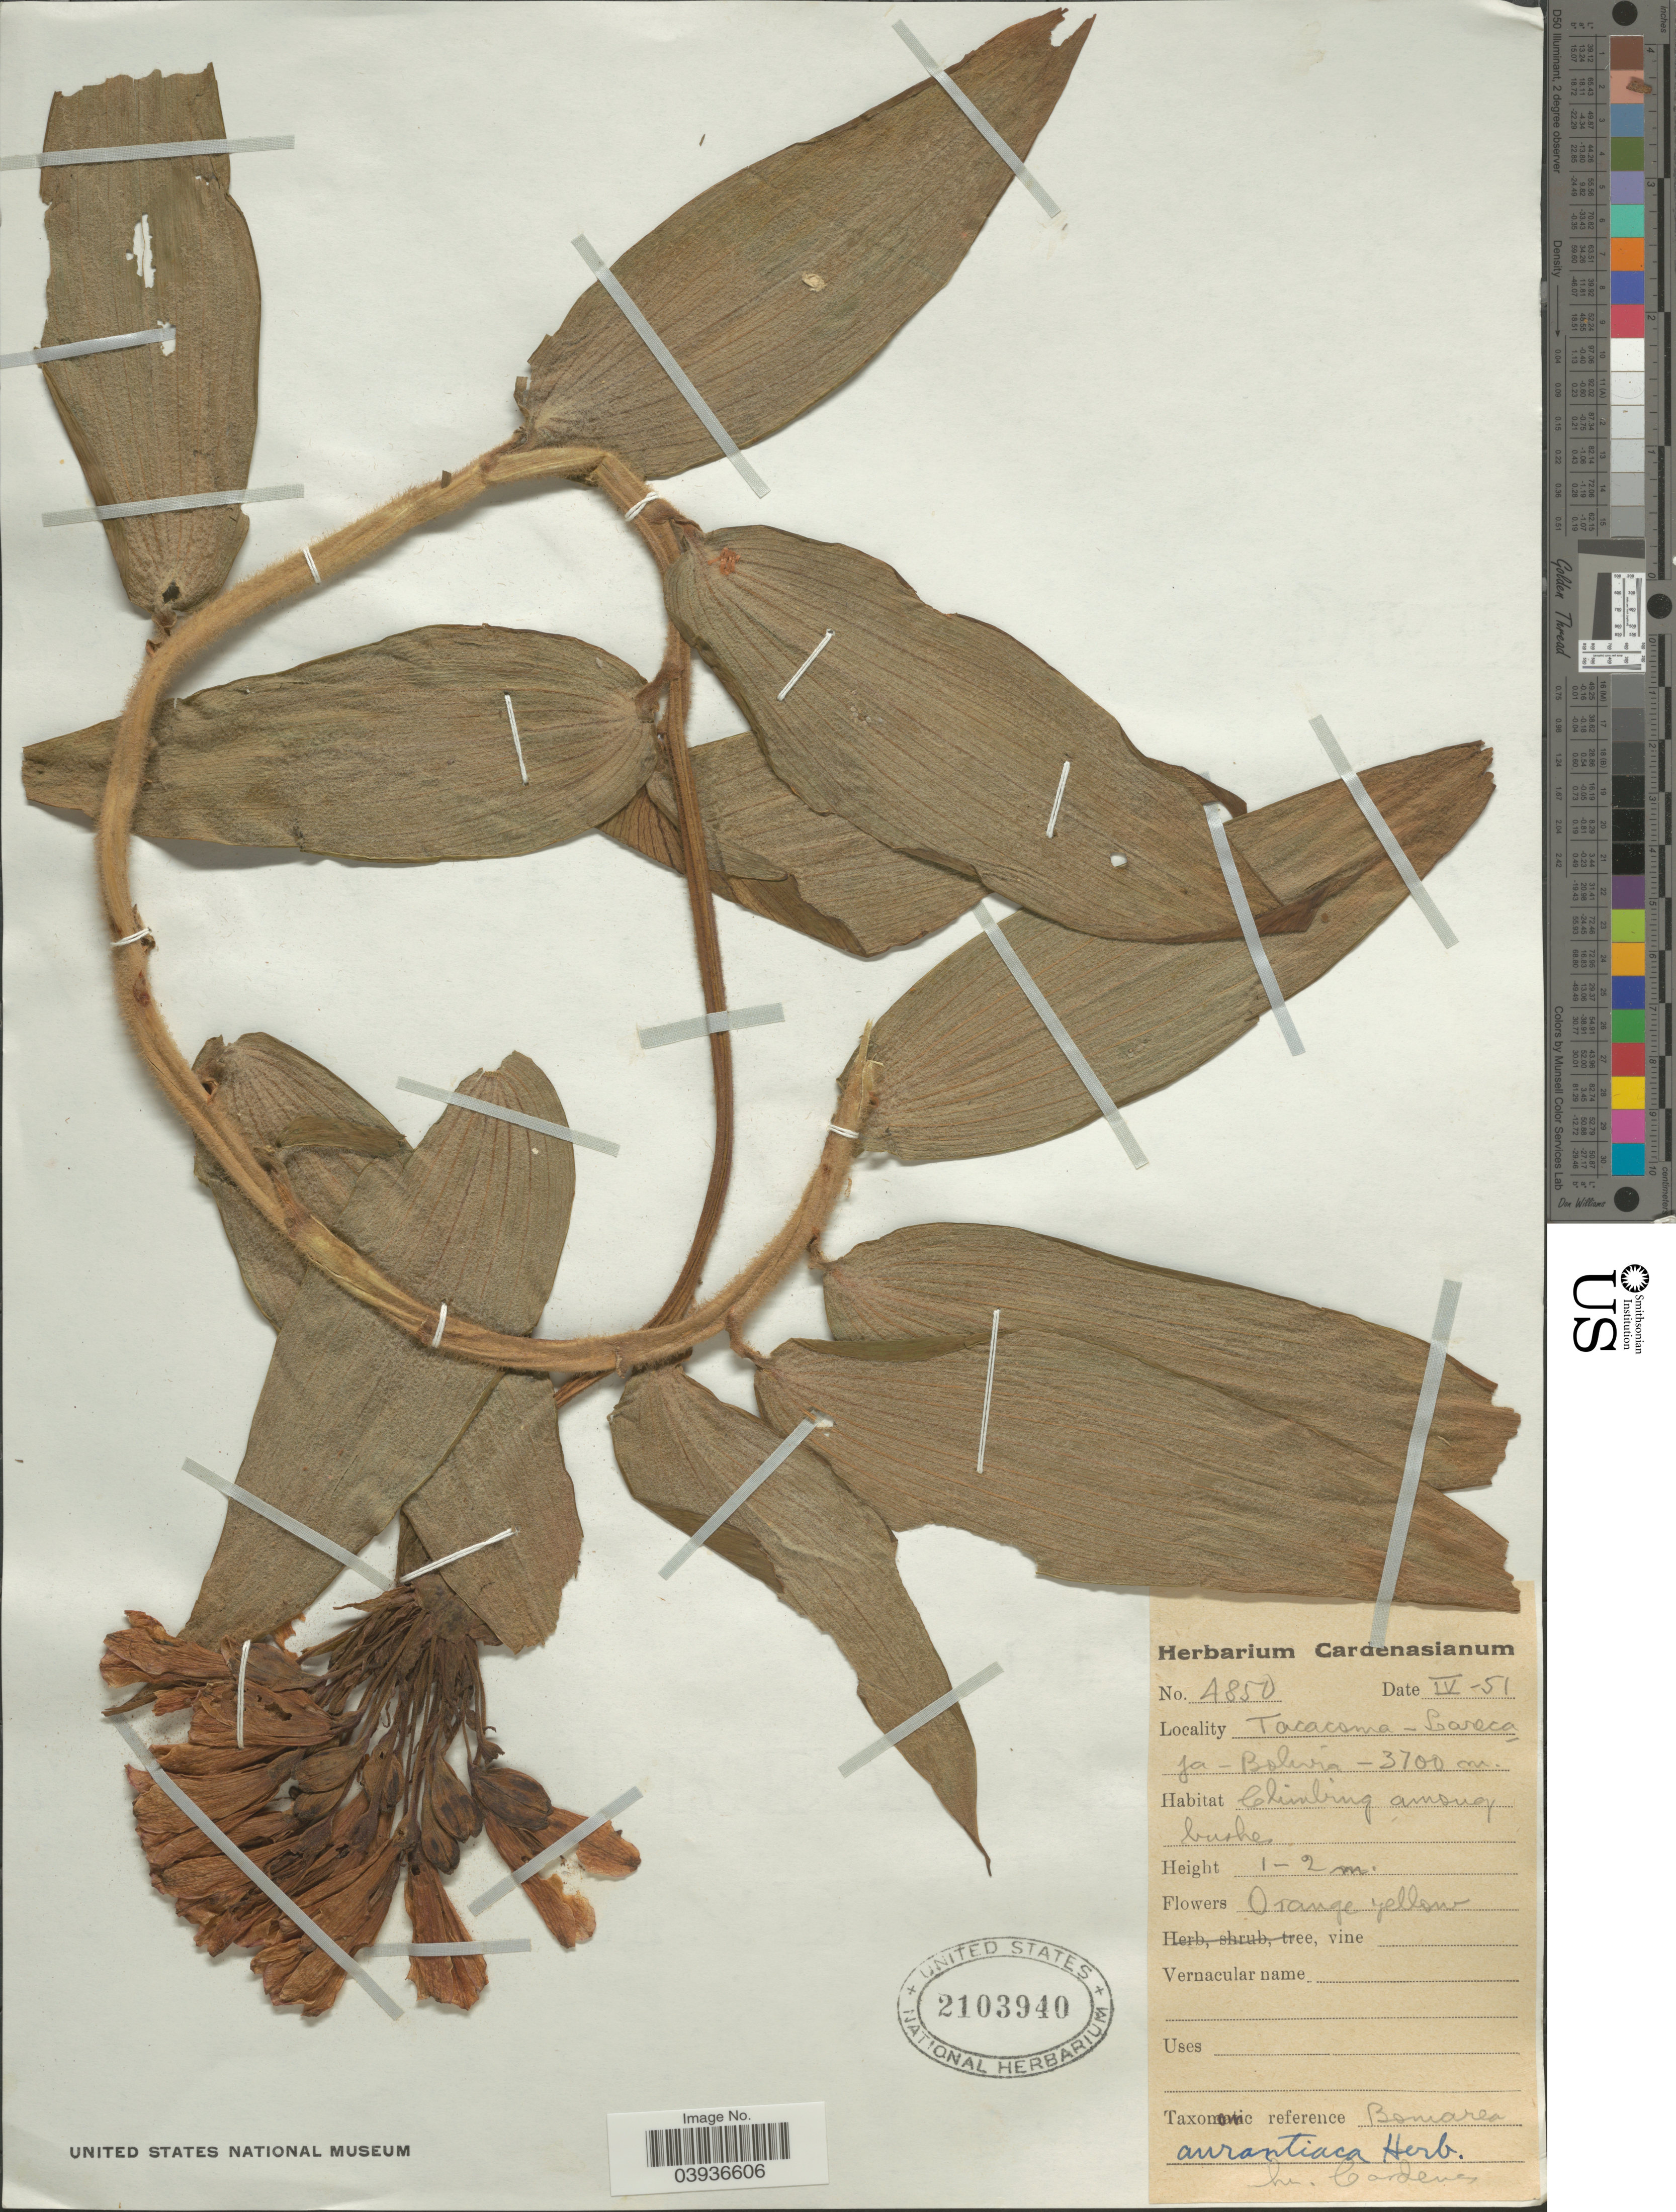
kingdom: Plantae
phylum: Tracheophyta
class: Liliopsida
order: Liliales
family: Alstroemeriaceae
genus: Bomarea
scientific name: Bomarea aurantiaca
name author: Herb.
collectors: M. Cárdenas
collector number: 4850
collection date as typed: Transcribed d/m/y: /4/51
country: Bolivia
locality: Tacacoma- Larecaja.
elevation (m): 3700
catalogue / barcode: US 2103940